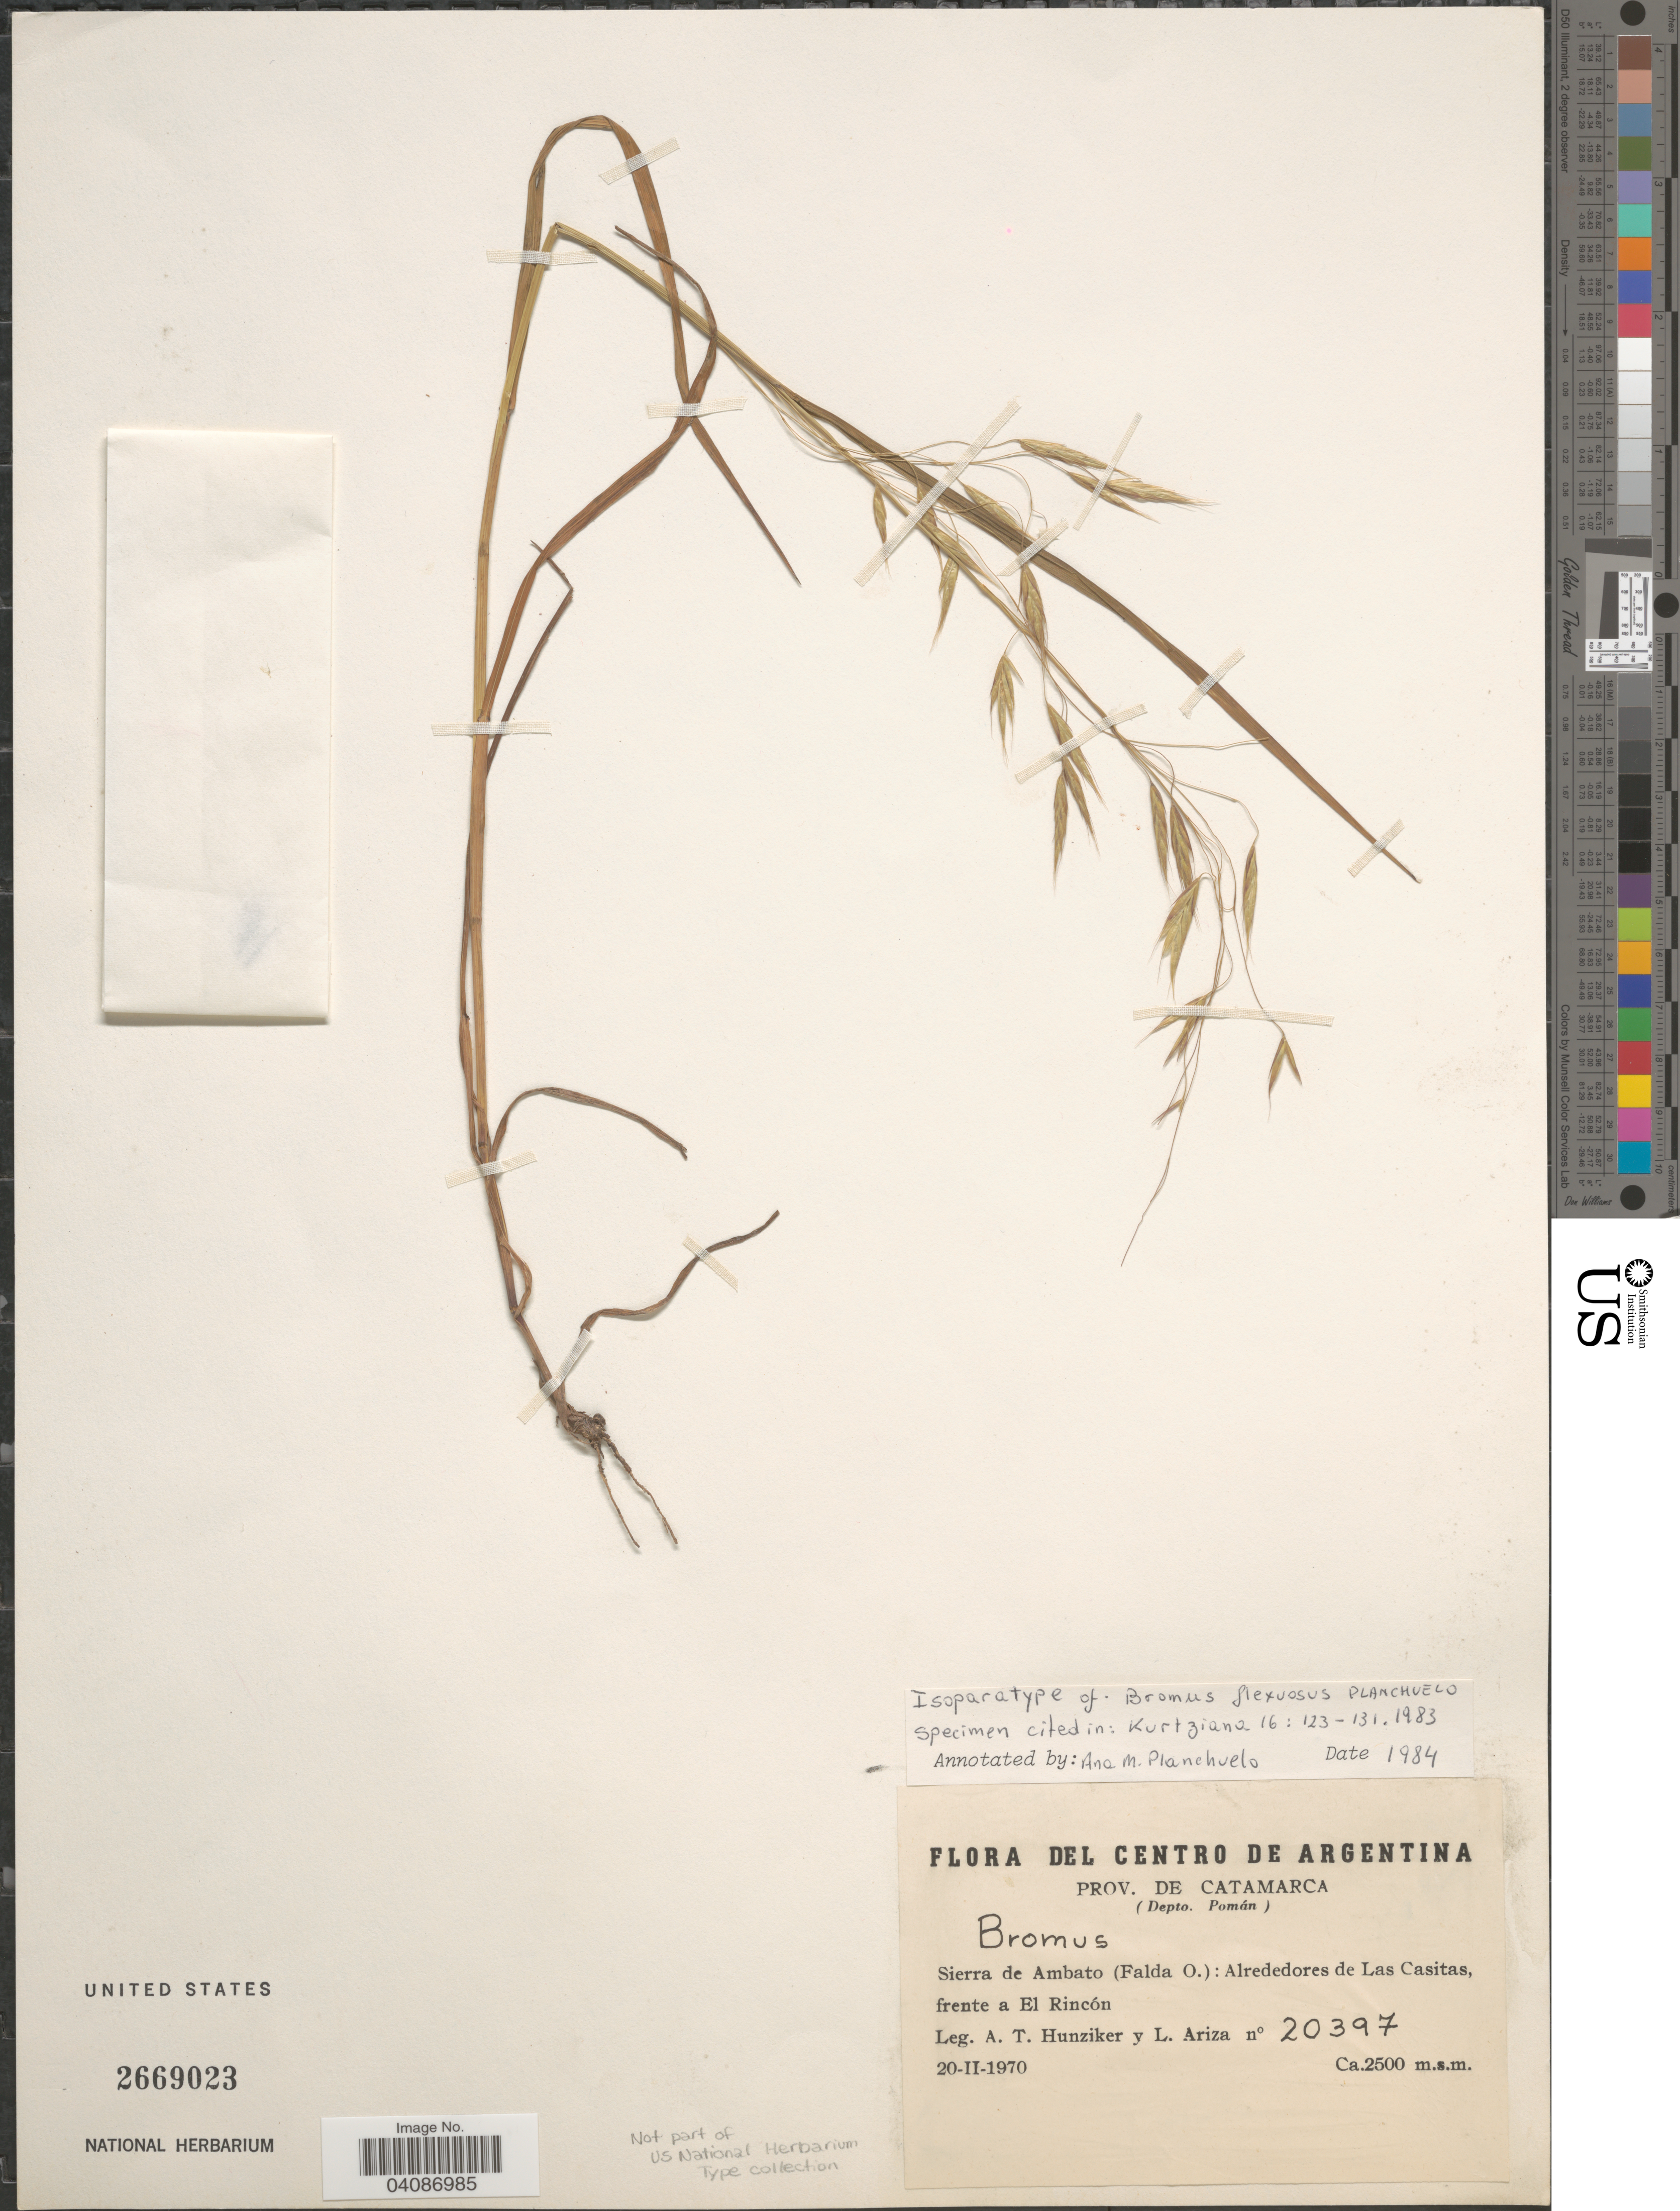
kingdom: Plantae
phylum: Tracheophyta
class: Liliopsida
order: Poales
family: Poaceae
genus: Bromus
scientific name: Bromus flexuosus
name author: Planchuelo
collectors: A. T. Hunziker & L. Ariza-Espinar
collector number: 20397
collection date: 1970-02-20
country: Argentina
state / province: Catamarca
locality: Centro De Argentina. (Depto. Pomán). Sierra de Ambato (Falda O.): Alrededores de Las Casitas, frente a El Rincón.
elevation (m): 2500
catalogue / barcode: US 2669023